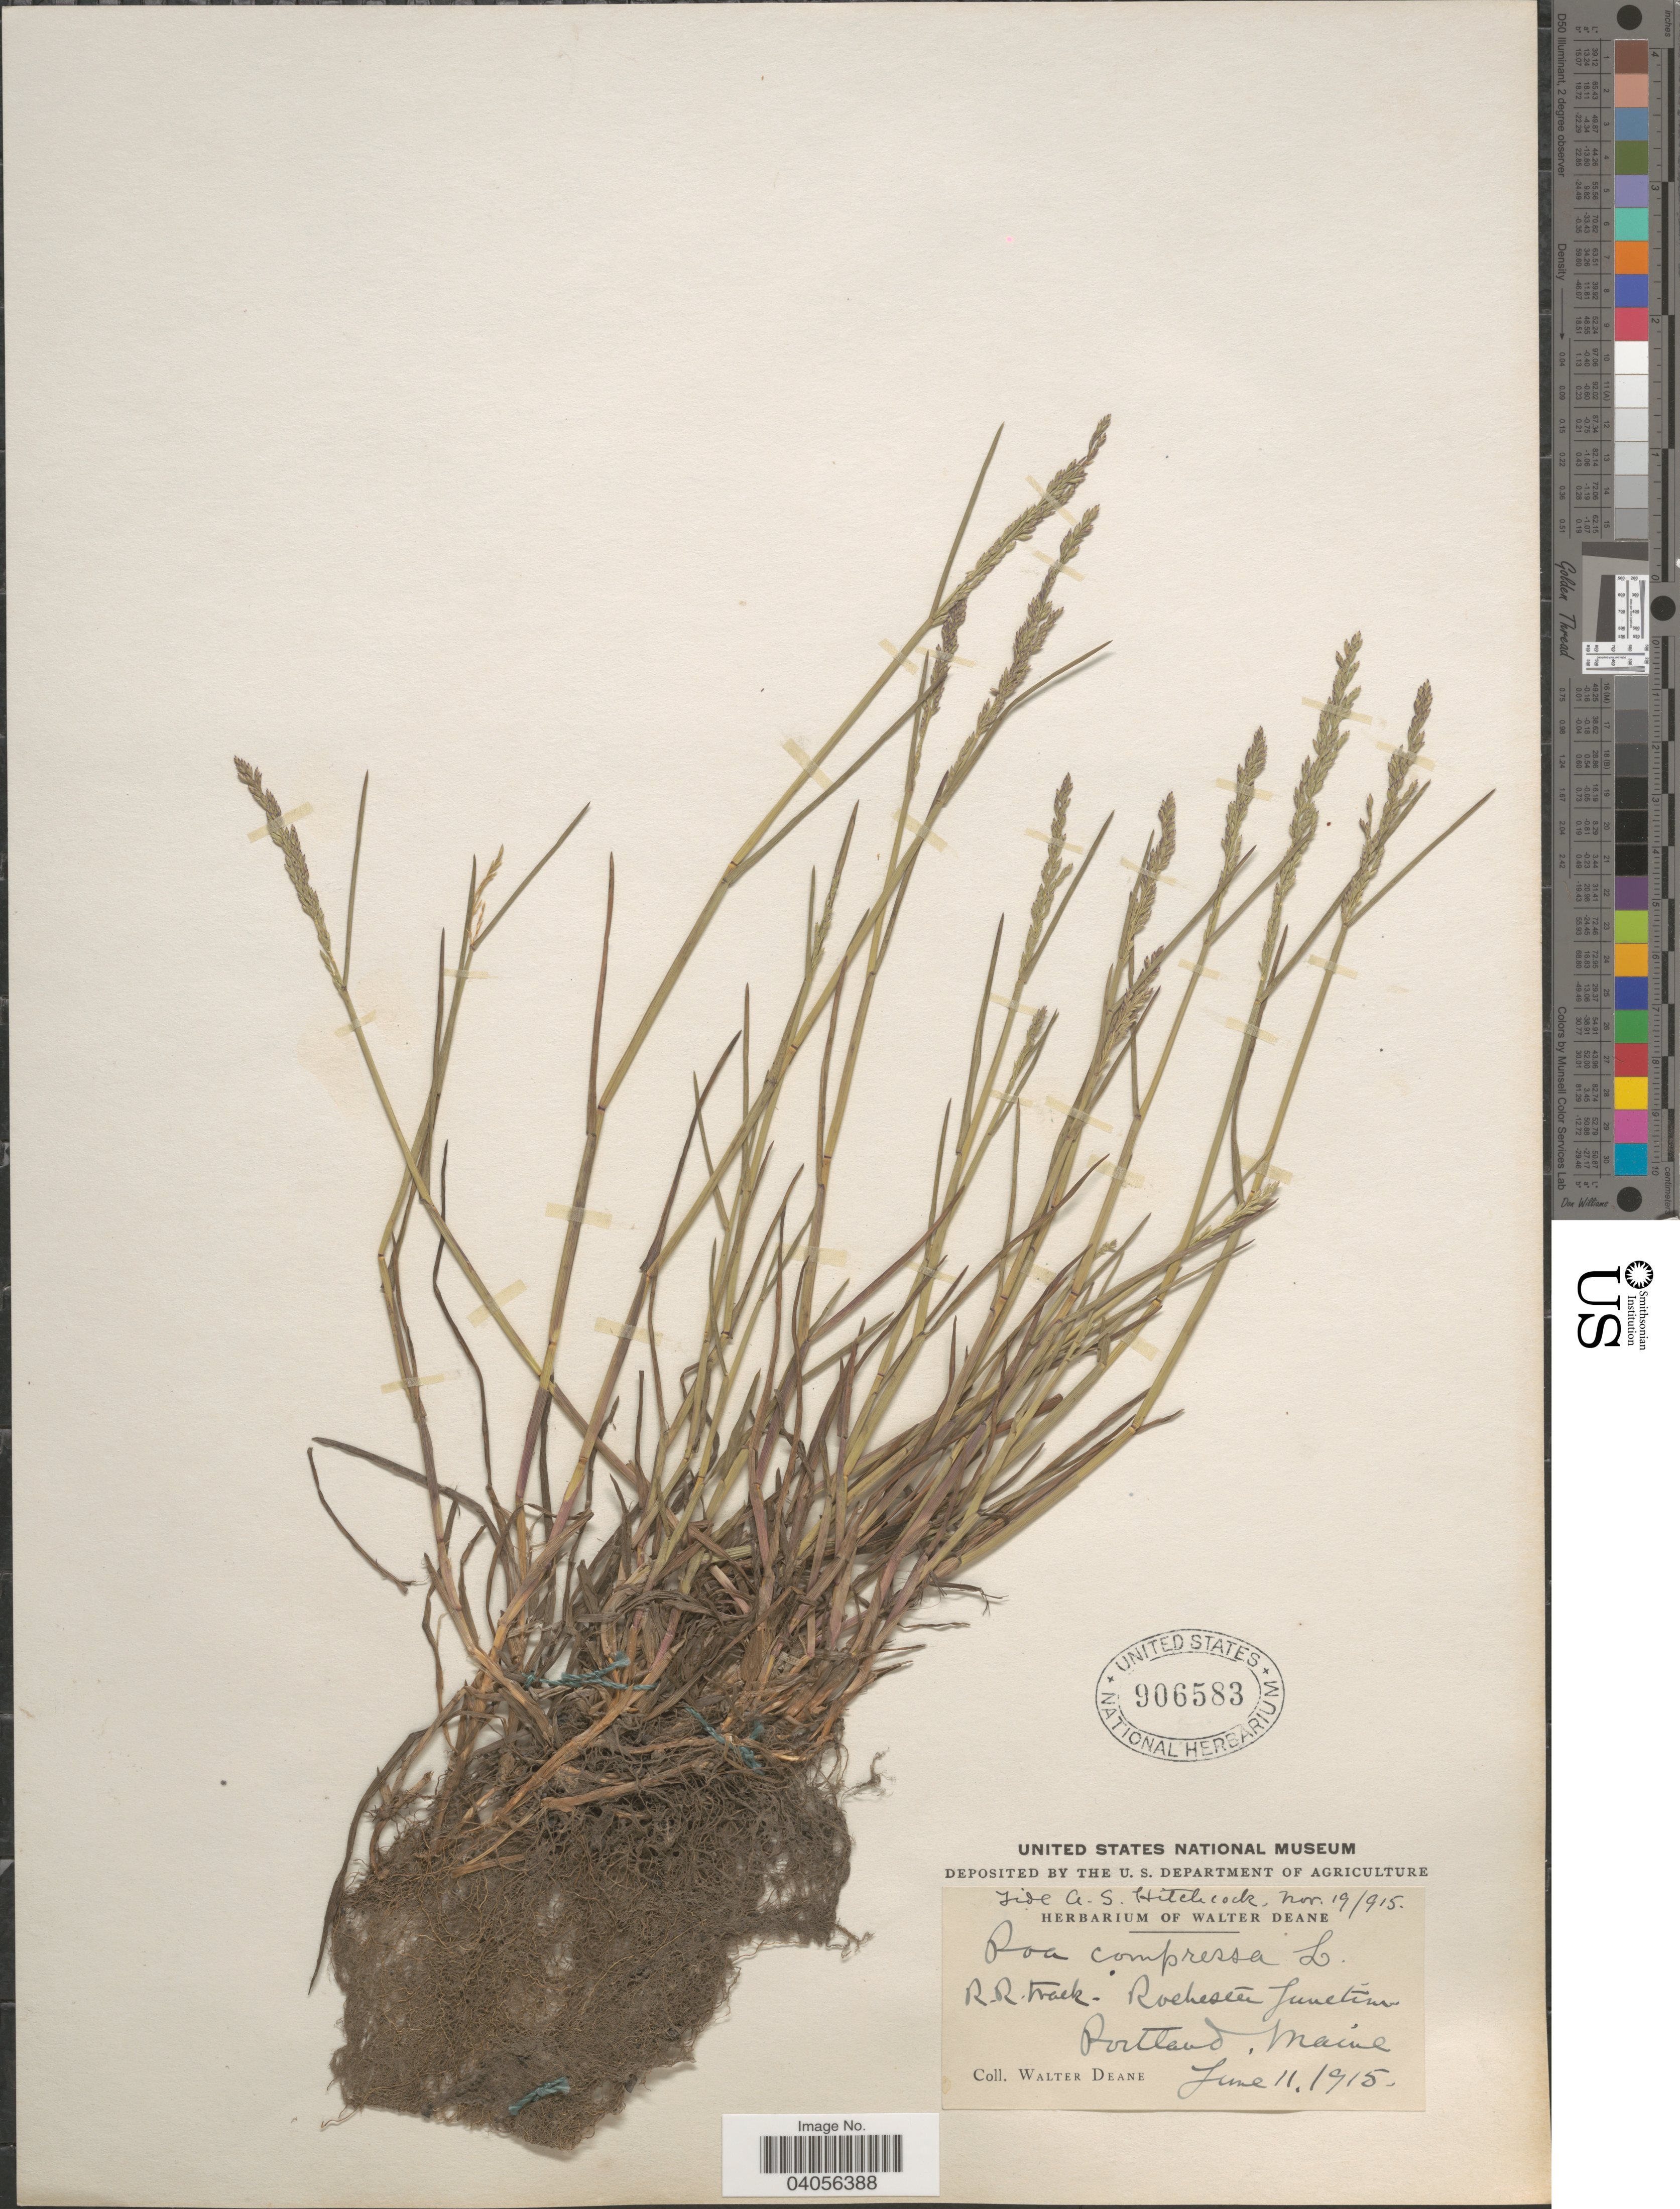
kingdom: Plantae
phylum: Tracheophyta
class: Liliopsida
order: Poales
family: Poaceae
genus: Poa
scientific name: Poa compressa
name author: L.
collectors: W. Deane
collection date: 1915-06-11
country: United States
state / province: Maine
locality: R. R. track. Rochester Junction. Portland.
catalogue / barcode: US 906583